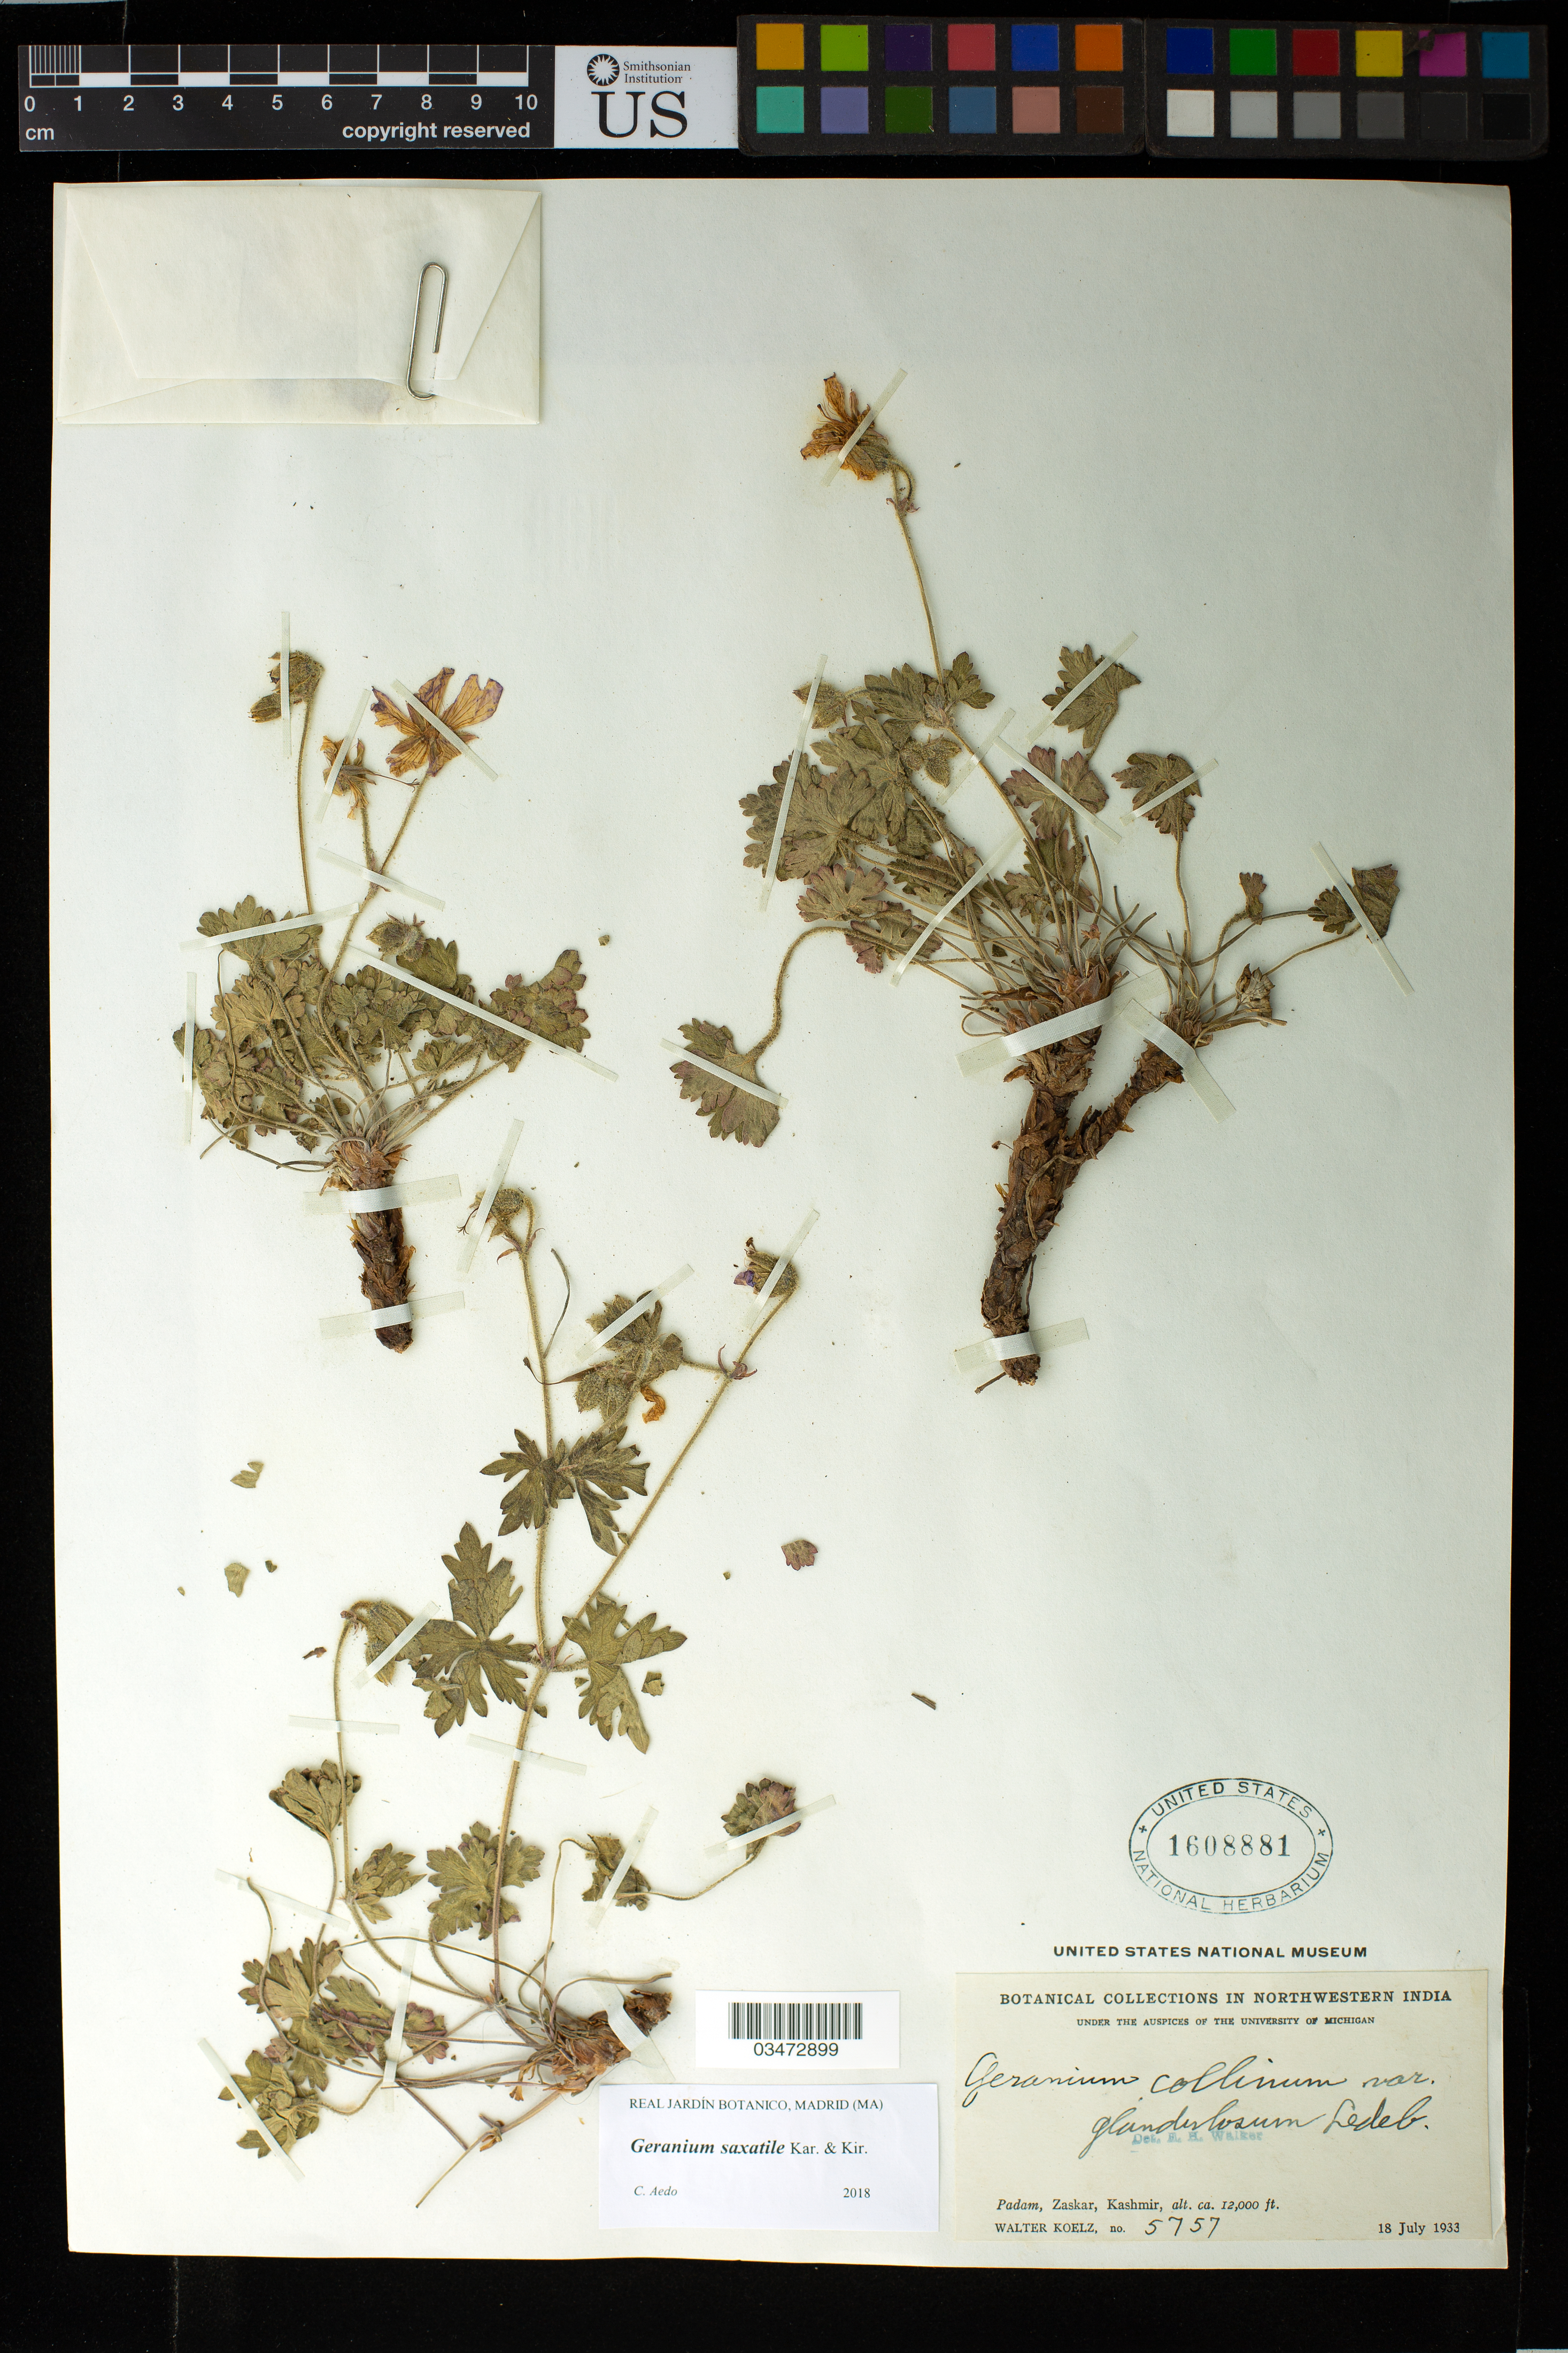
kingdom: Plantae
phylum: Tracheophyta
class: Magnoliopsida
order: Geraniales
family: Geraniaceae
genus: Geranium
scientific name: Geranium saxatile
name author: Kar. & Kir.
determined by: Aedo, C.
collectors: W. N. Koelz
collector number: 5757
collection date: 1933-07-18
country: India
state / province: Jammu and Kashmir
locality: Northwestern India, Padam, Zaskar, Kashmir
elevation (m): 3658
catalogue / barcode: US 1608881